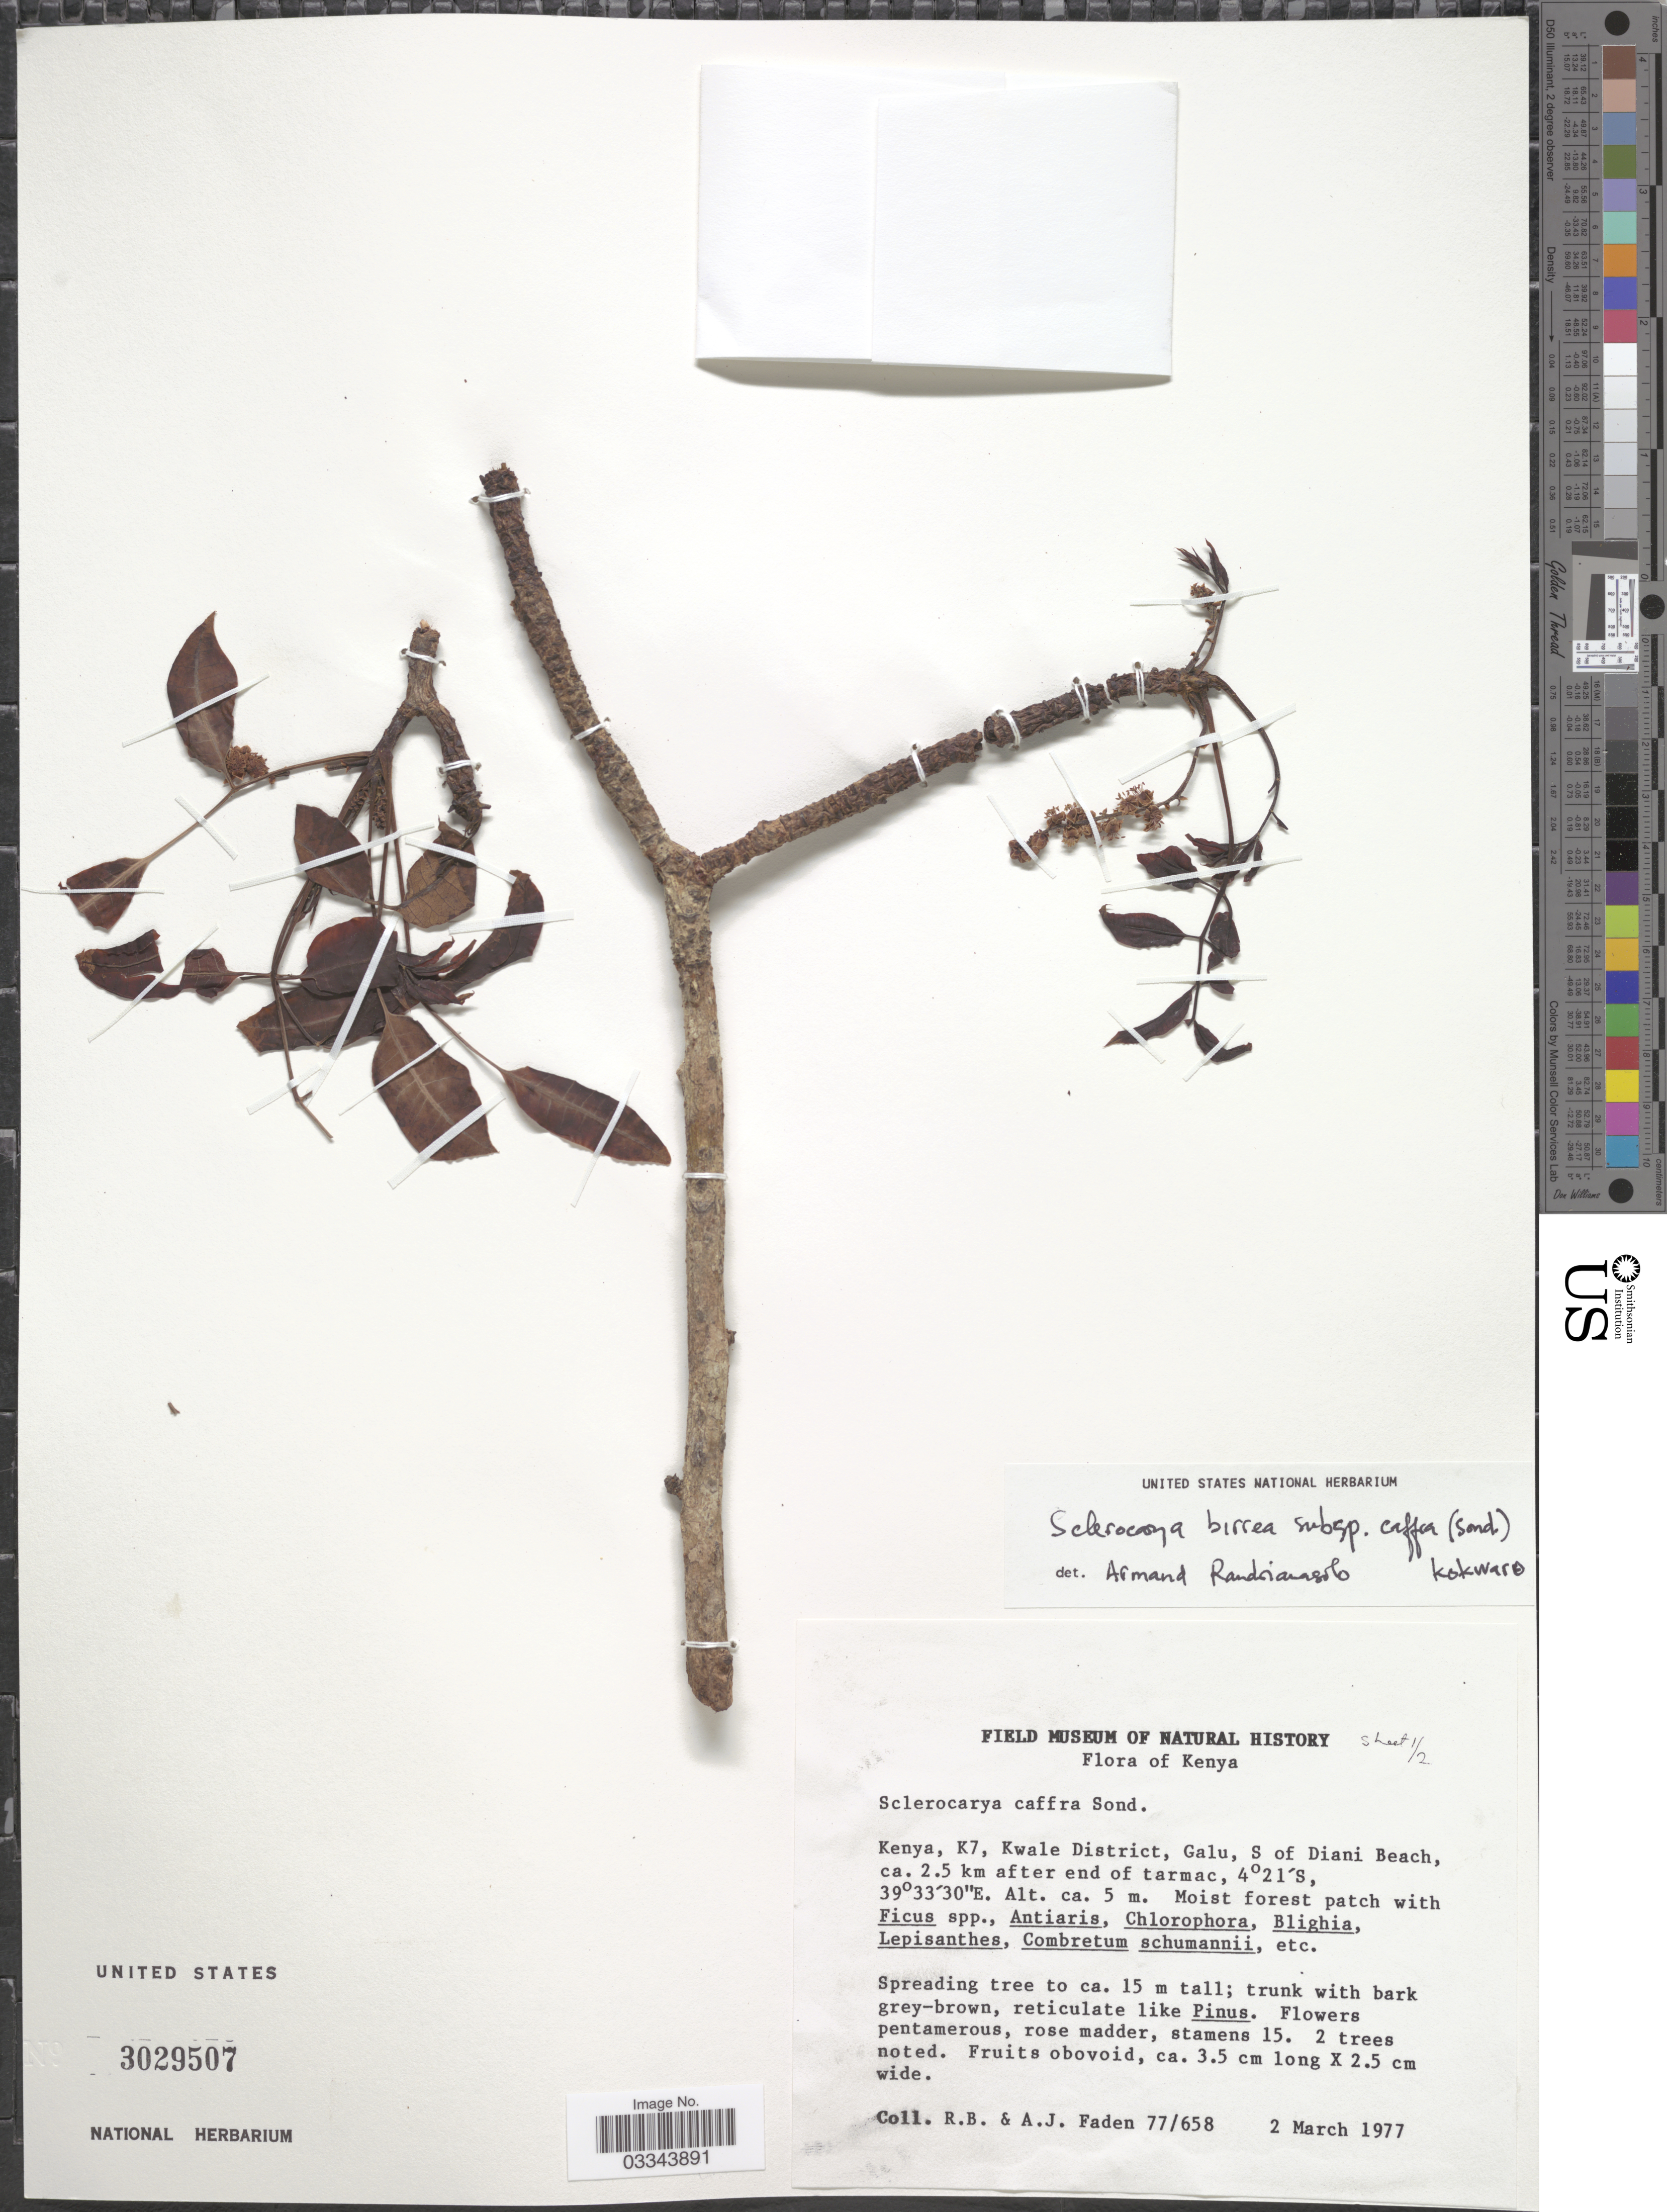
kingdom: Plantae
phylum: Tracheophyta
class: Magnoliopsida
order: Sapindales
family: Anacardiaceae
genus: Sclerocarya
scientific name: Sclerocarya birrea subsp. caffra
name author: (Sond.) Kokwaro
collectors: R. B. Faden & A. J. Faden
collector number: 77/658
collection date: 1977-03-02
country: Kenya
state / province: Kwale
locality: K7, Kwale District, Galu, S of Diani Beach, ca. 2.5 km after end of tarmac.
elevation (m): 5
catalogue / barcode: US 3029507